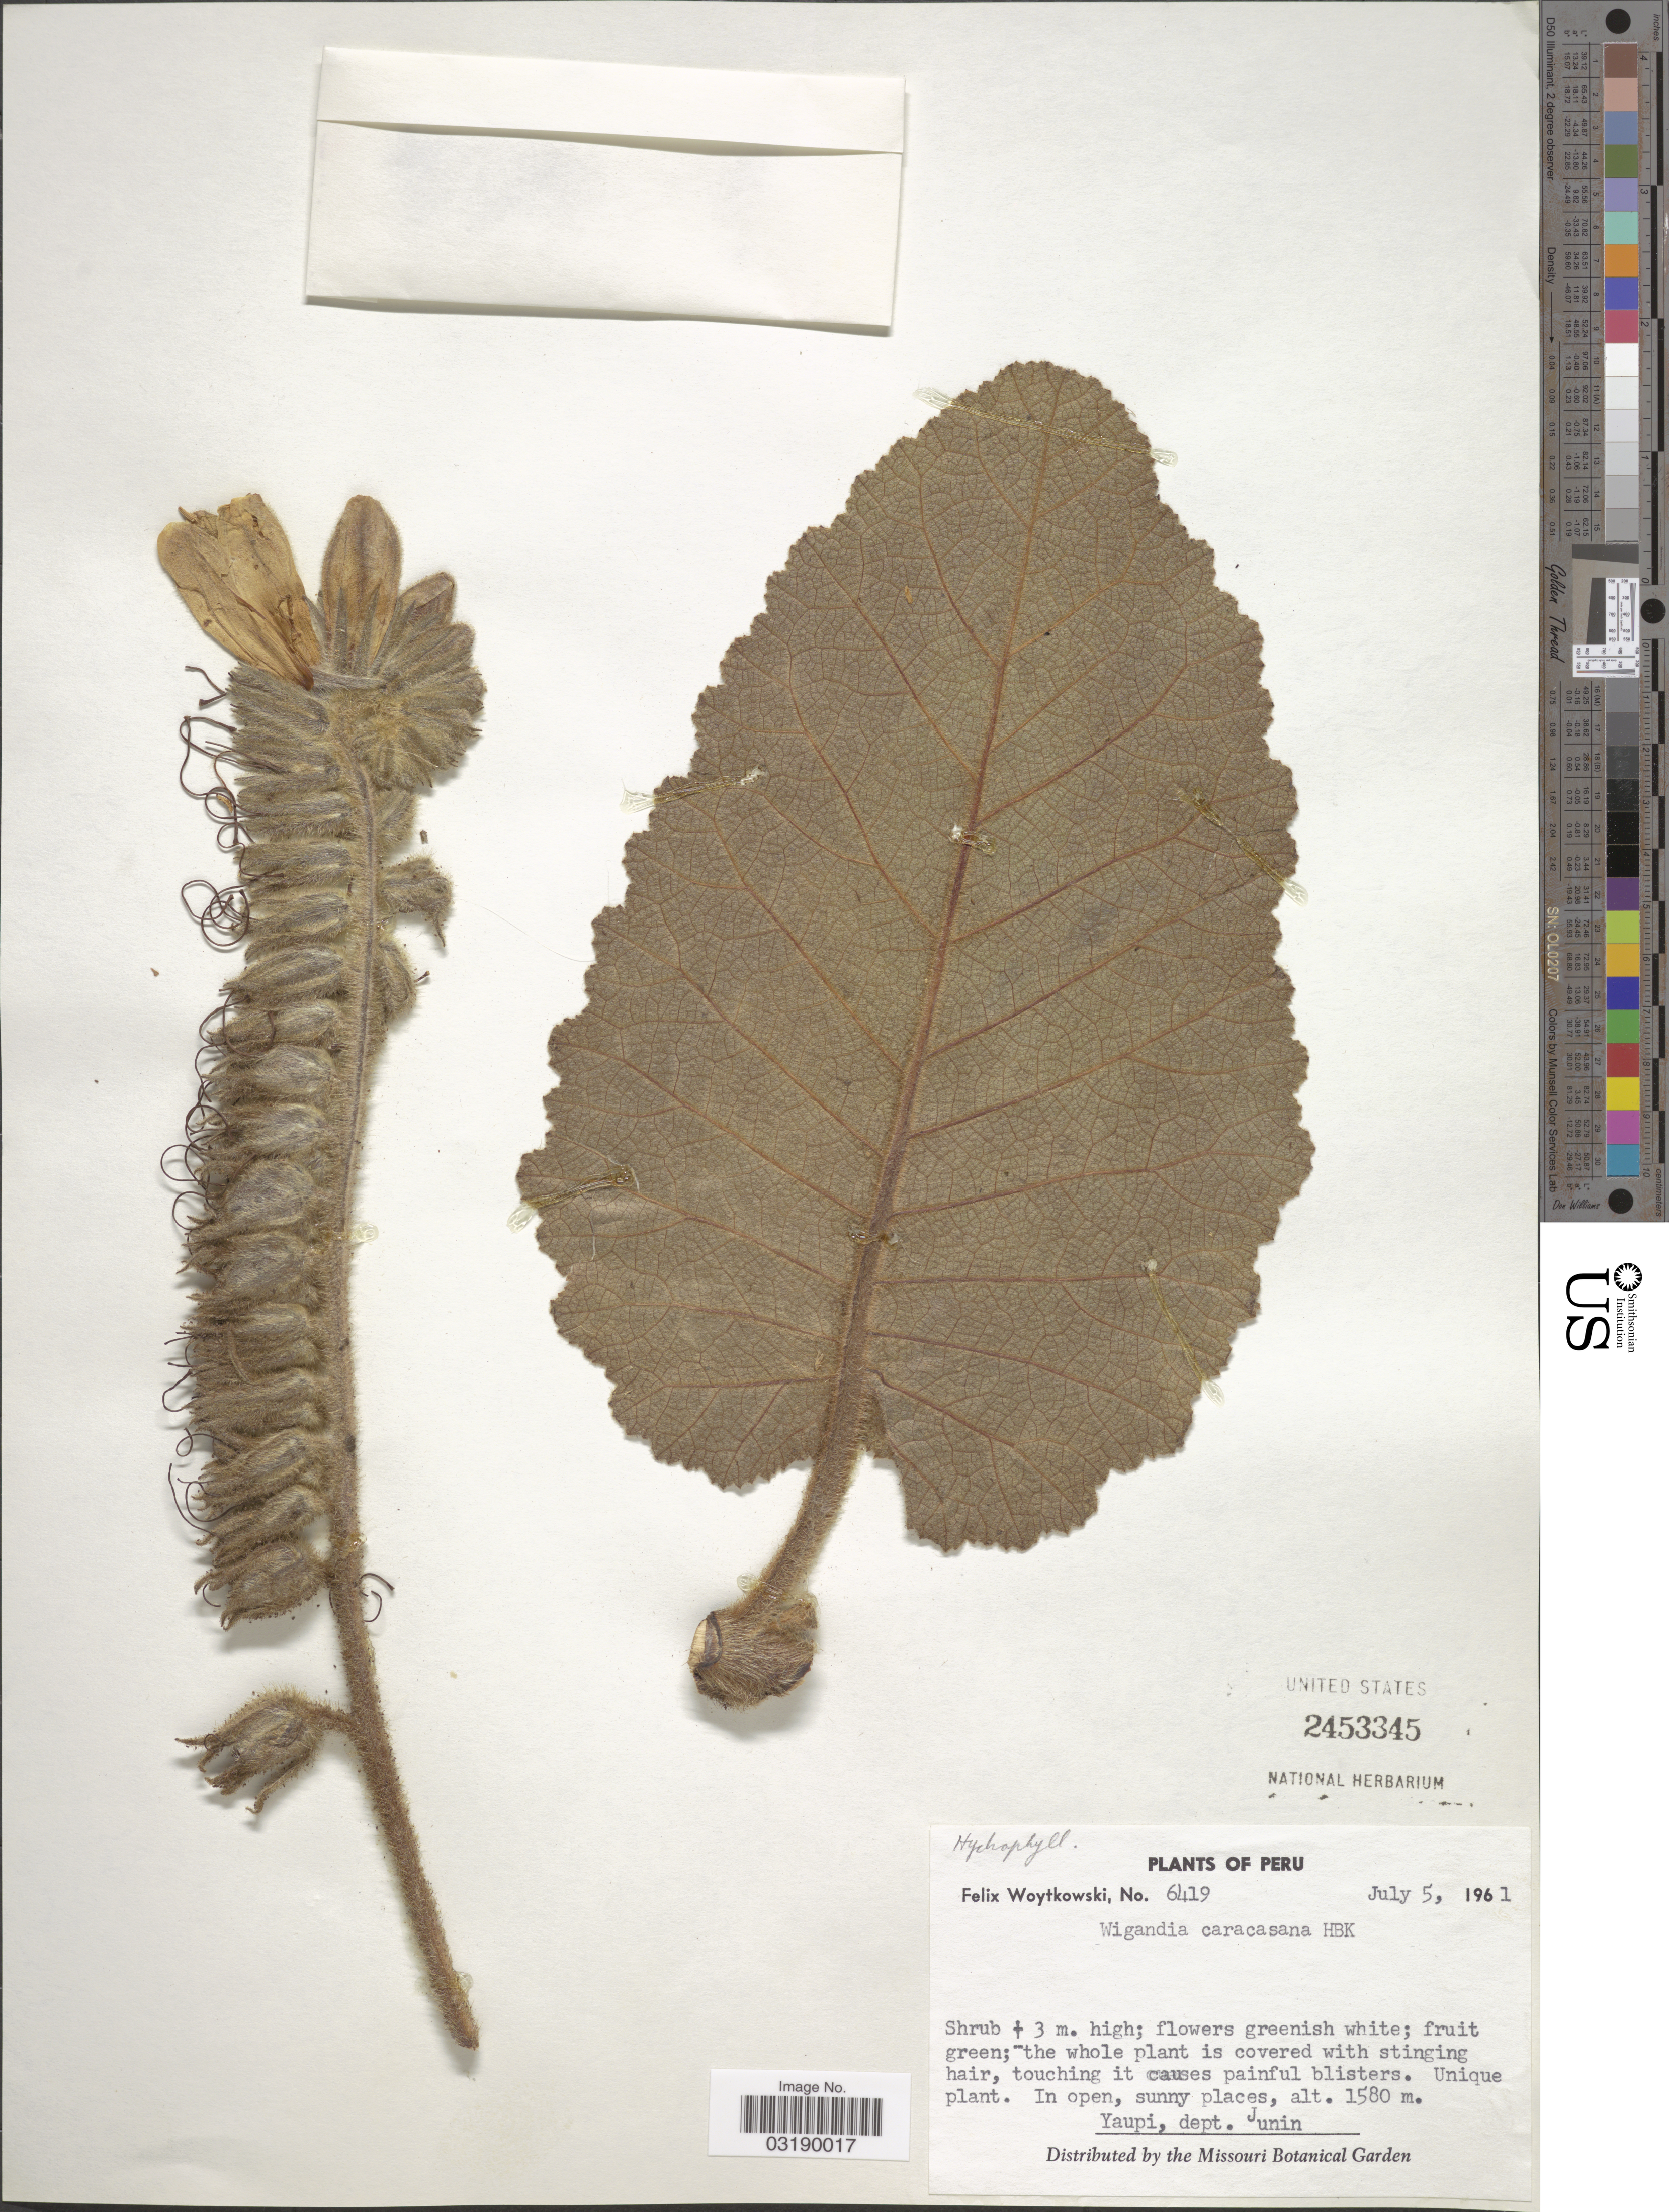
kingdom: Plantae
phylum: Tracheophyta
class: Magnoliopsida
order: Boraginales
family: Namaceae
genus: Wigandia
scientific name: Wigandia crispa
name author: (Tafalla ex Ruiz & Pav.) Kunth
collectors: F. Woytkowski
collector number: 6419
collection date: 1961-07-05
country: Peru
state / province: Junín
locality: In open, sunny places. Yaupi, dept. Junin.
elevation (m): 1580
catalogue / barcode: US 2453345